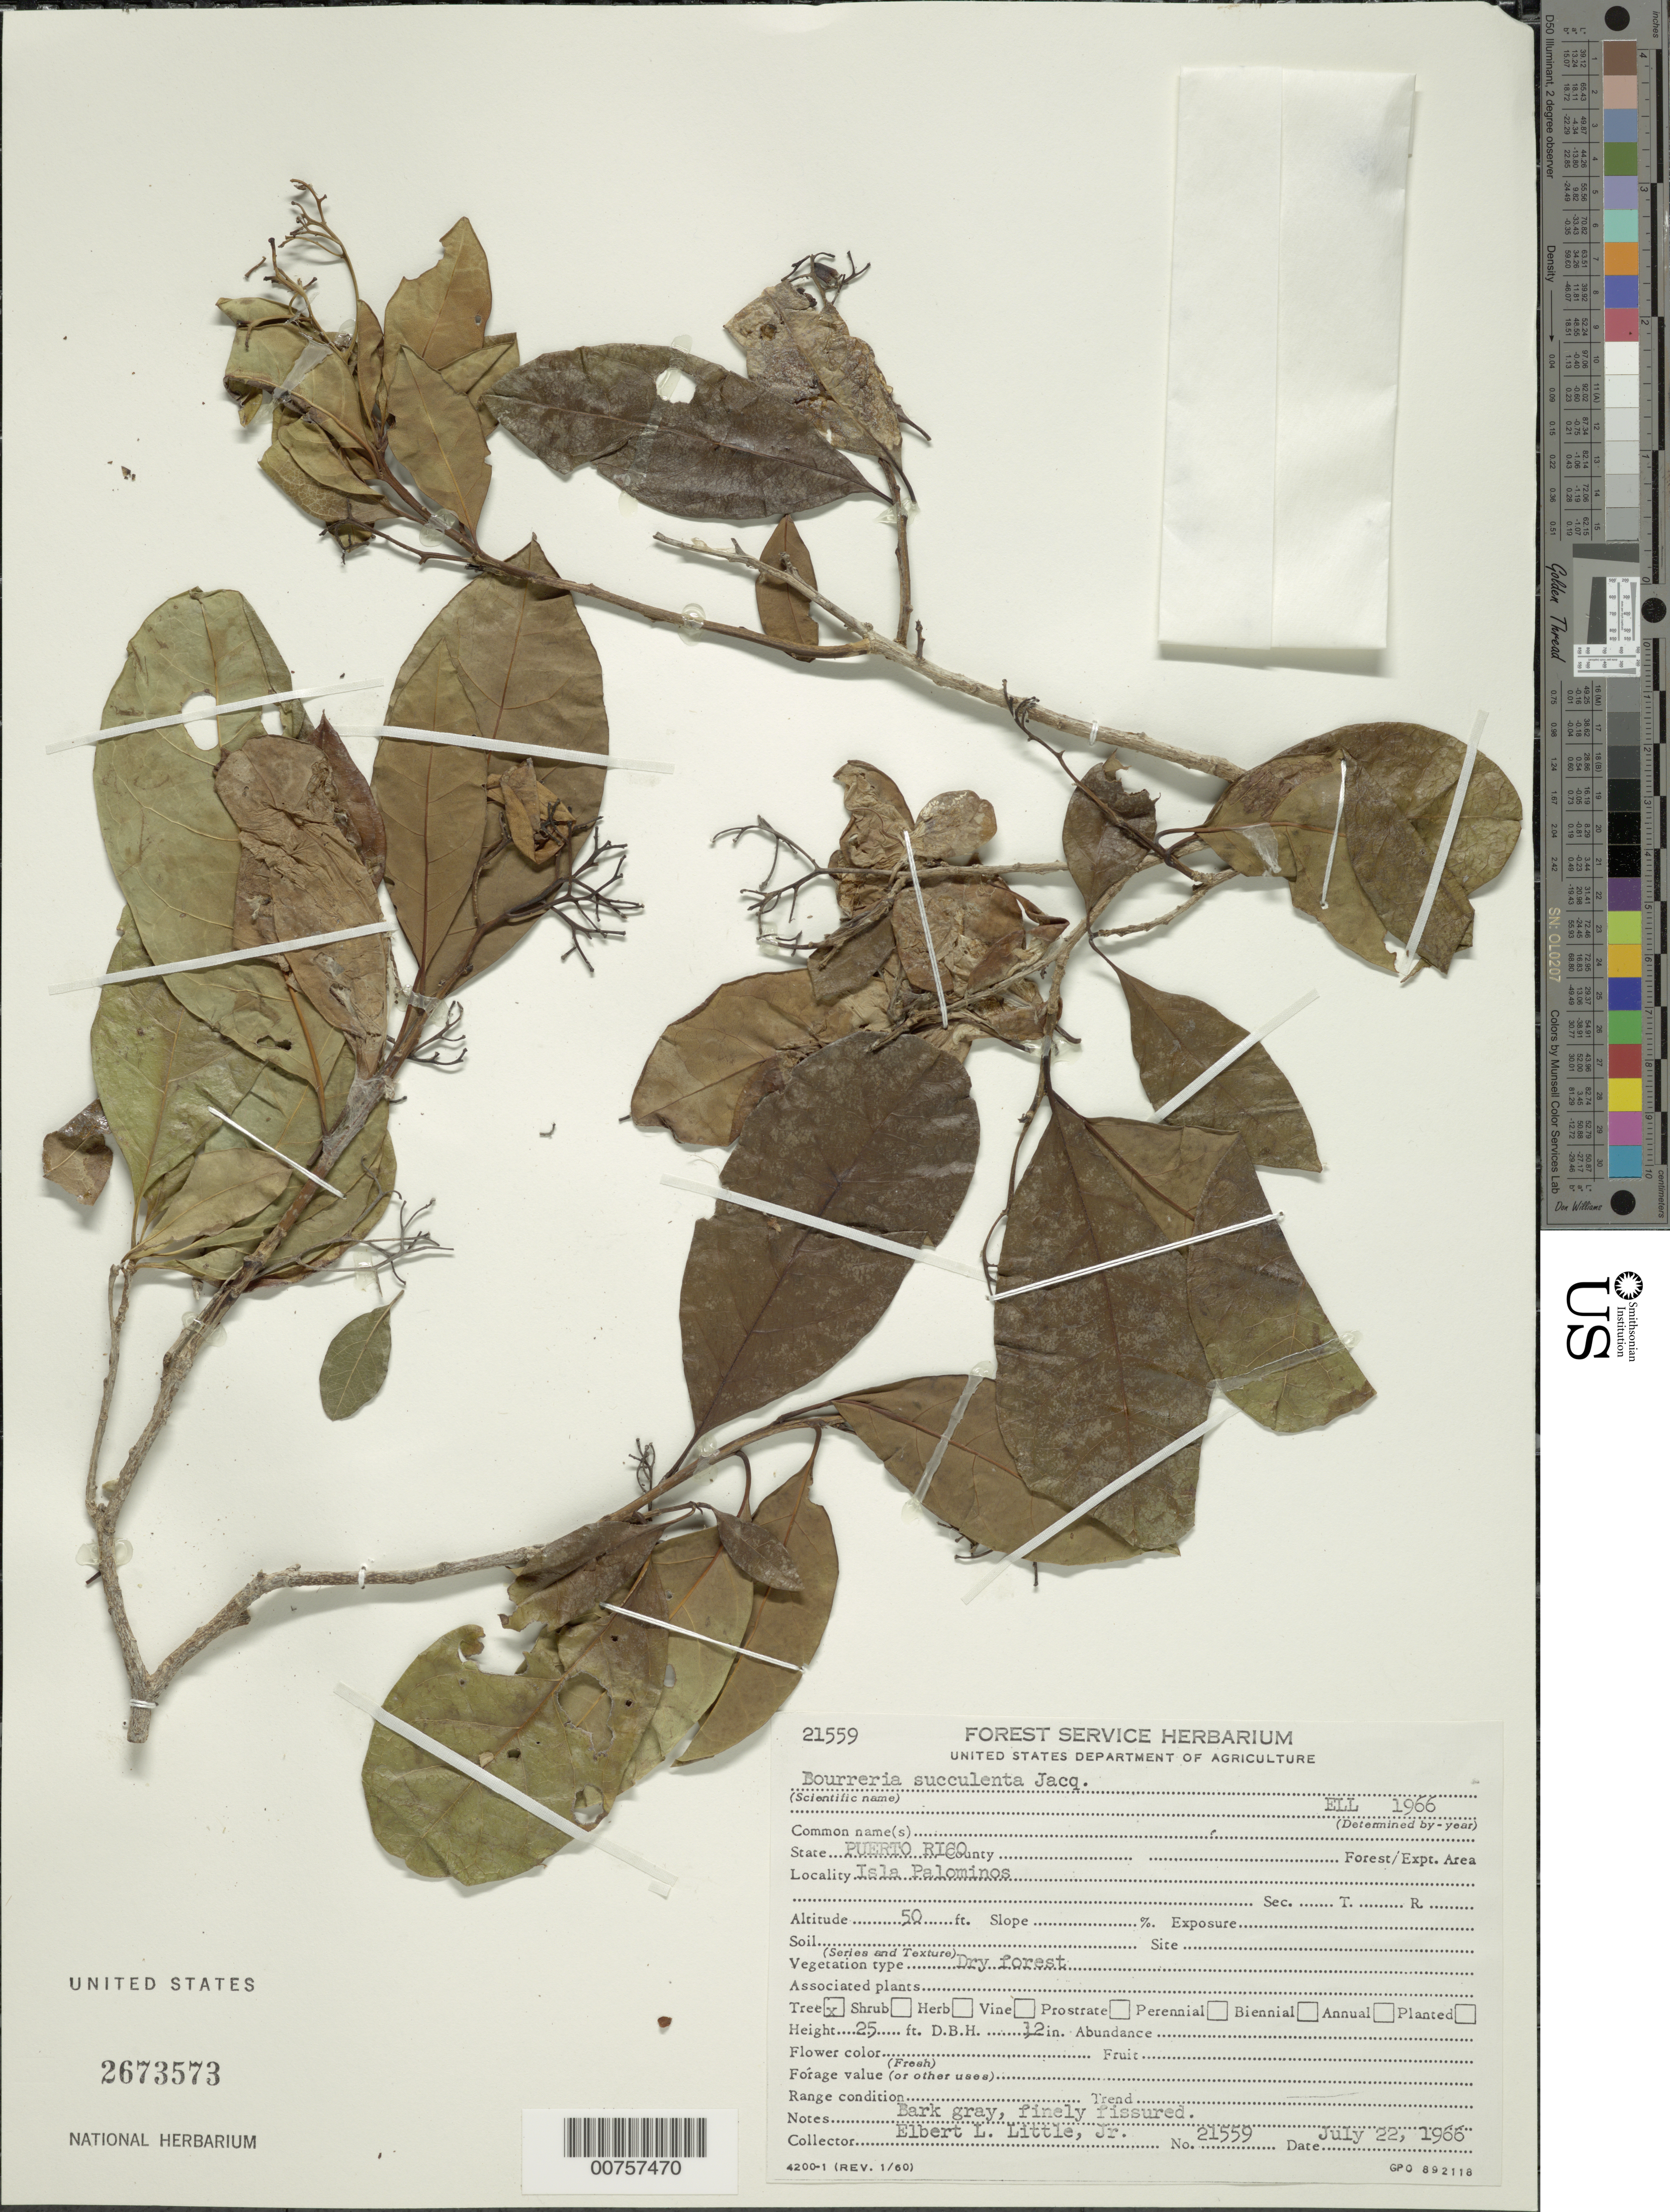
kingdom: Plantae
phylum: Tracheophyta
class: Magnoliopsida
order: Boraginales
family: Ehretiaceae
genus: Bourreria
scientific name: Bourreria succulenta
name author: Jacq.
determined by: Little, Elbert L., Jr., (FSSR), United States Department of Agriculture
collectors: E. L. Little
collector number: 21559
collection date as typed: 22 Jul 1966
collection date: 1966-07-22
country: Puerto Rico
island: Palominos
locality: Isla Palominos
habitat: Dry forest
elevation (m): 15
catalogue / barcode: US 2673573